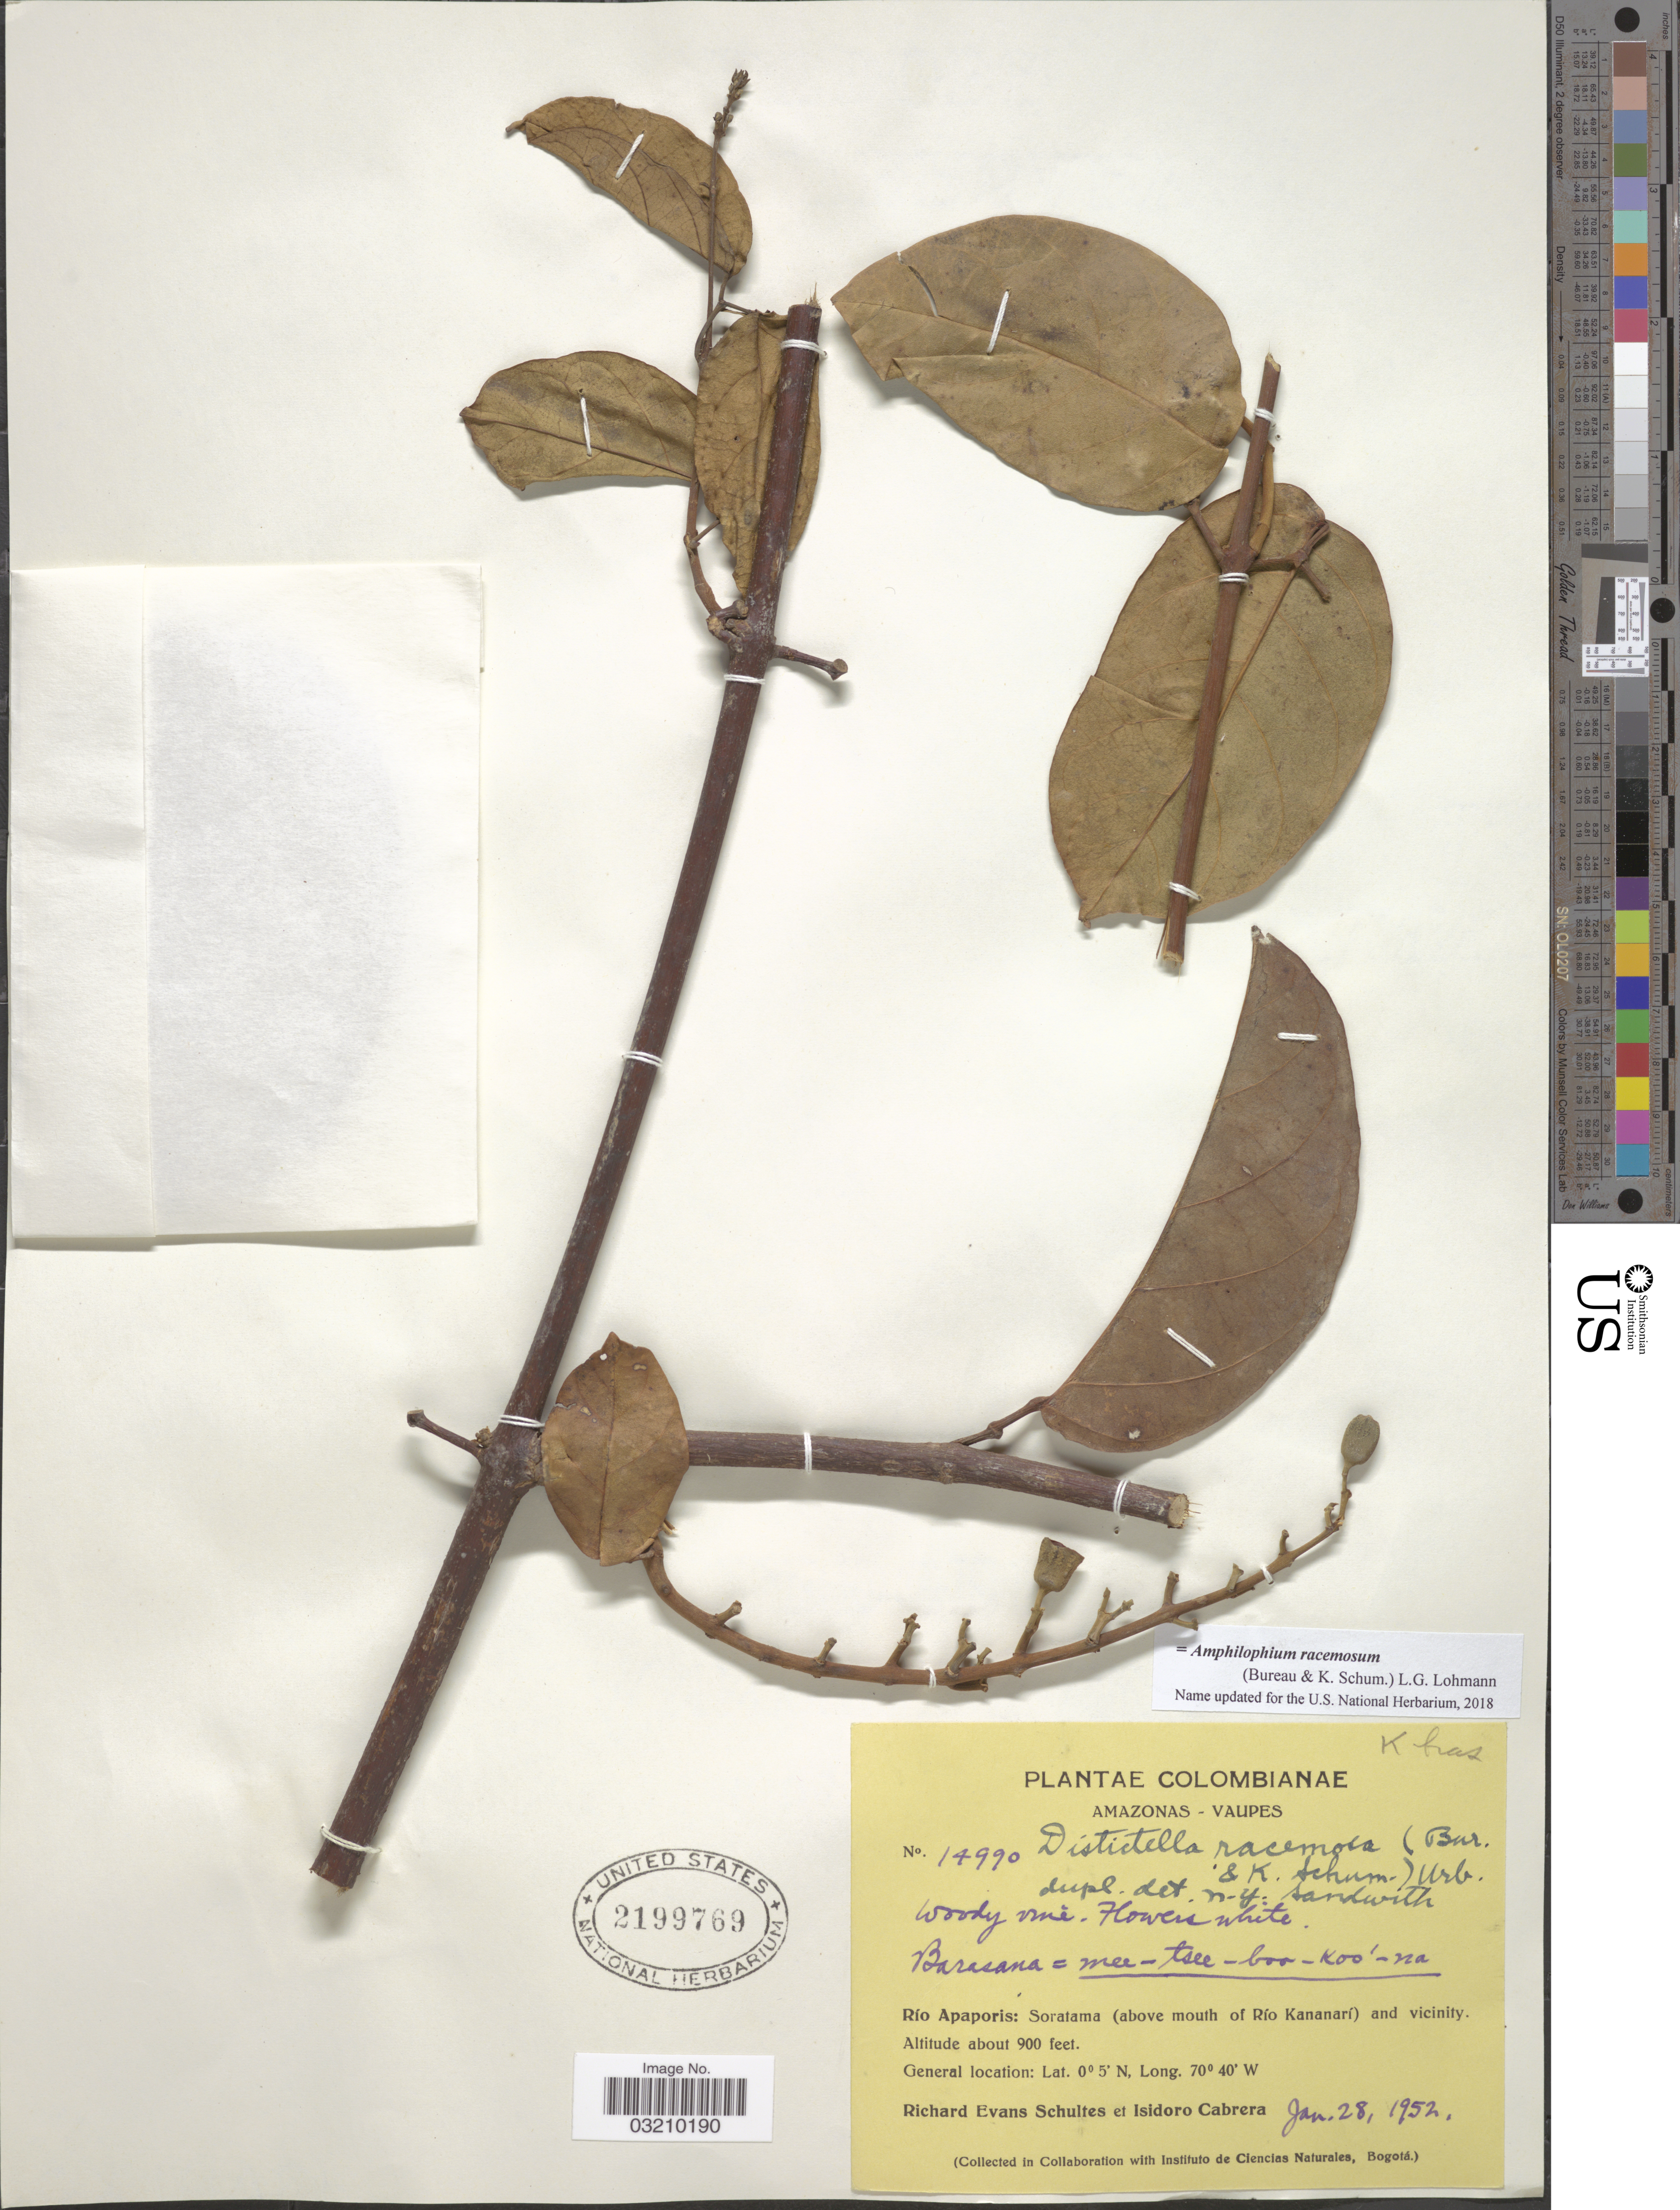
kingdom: Plantae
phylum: Tracheophyta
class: Magnoliopsida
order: Lamiales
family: Bignoniaceae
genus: Amphilophium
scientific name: Amphilophium racemosum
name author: (Bureau & K. Schum.) L.G. Lohmann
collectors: R. E. Schultes & I. Cabrera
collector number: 14990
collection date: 1952-01-28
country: Colombia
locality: Amazonas - Vaupes. Río Apaporis: Soratama (above mouth of Río Kananarí) and vicinity.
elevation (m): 274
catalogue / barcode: US 2199769